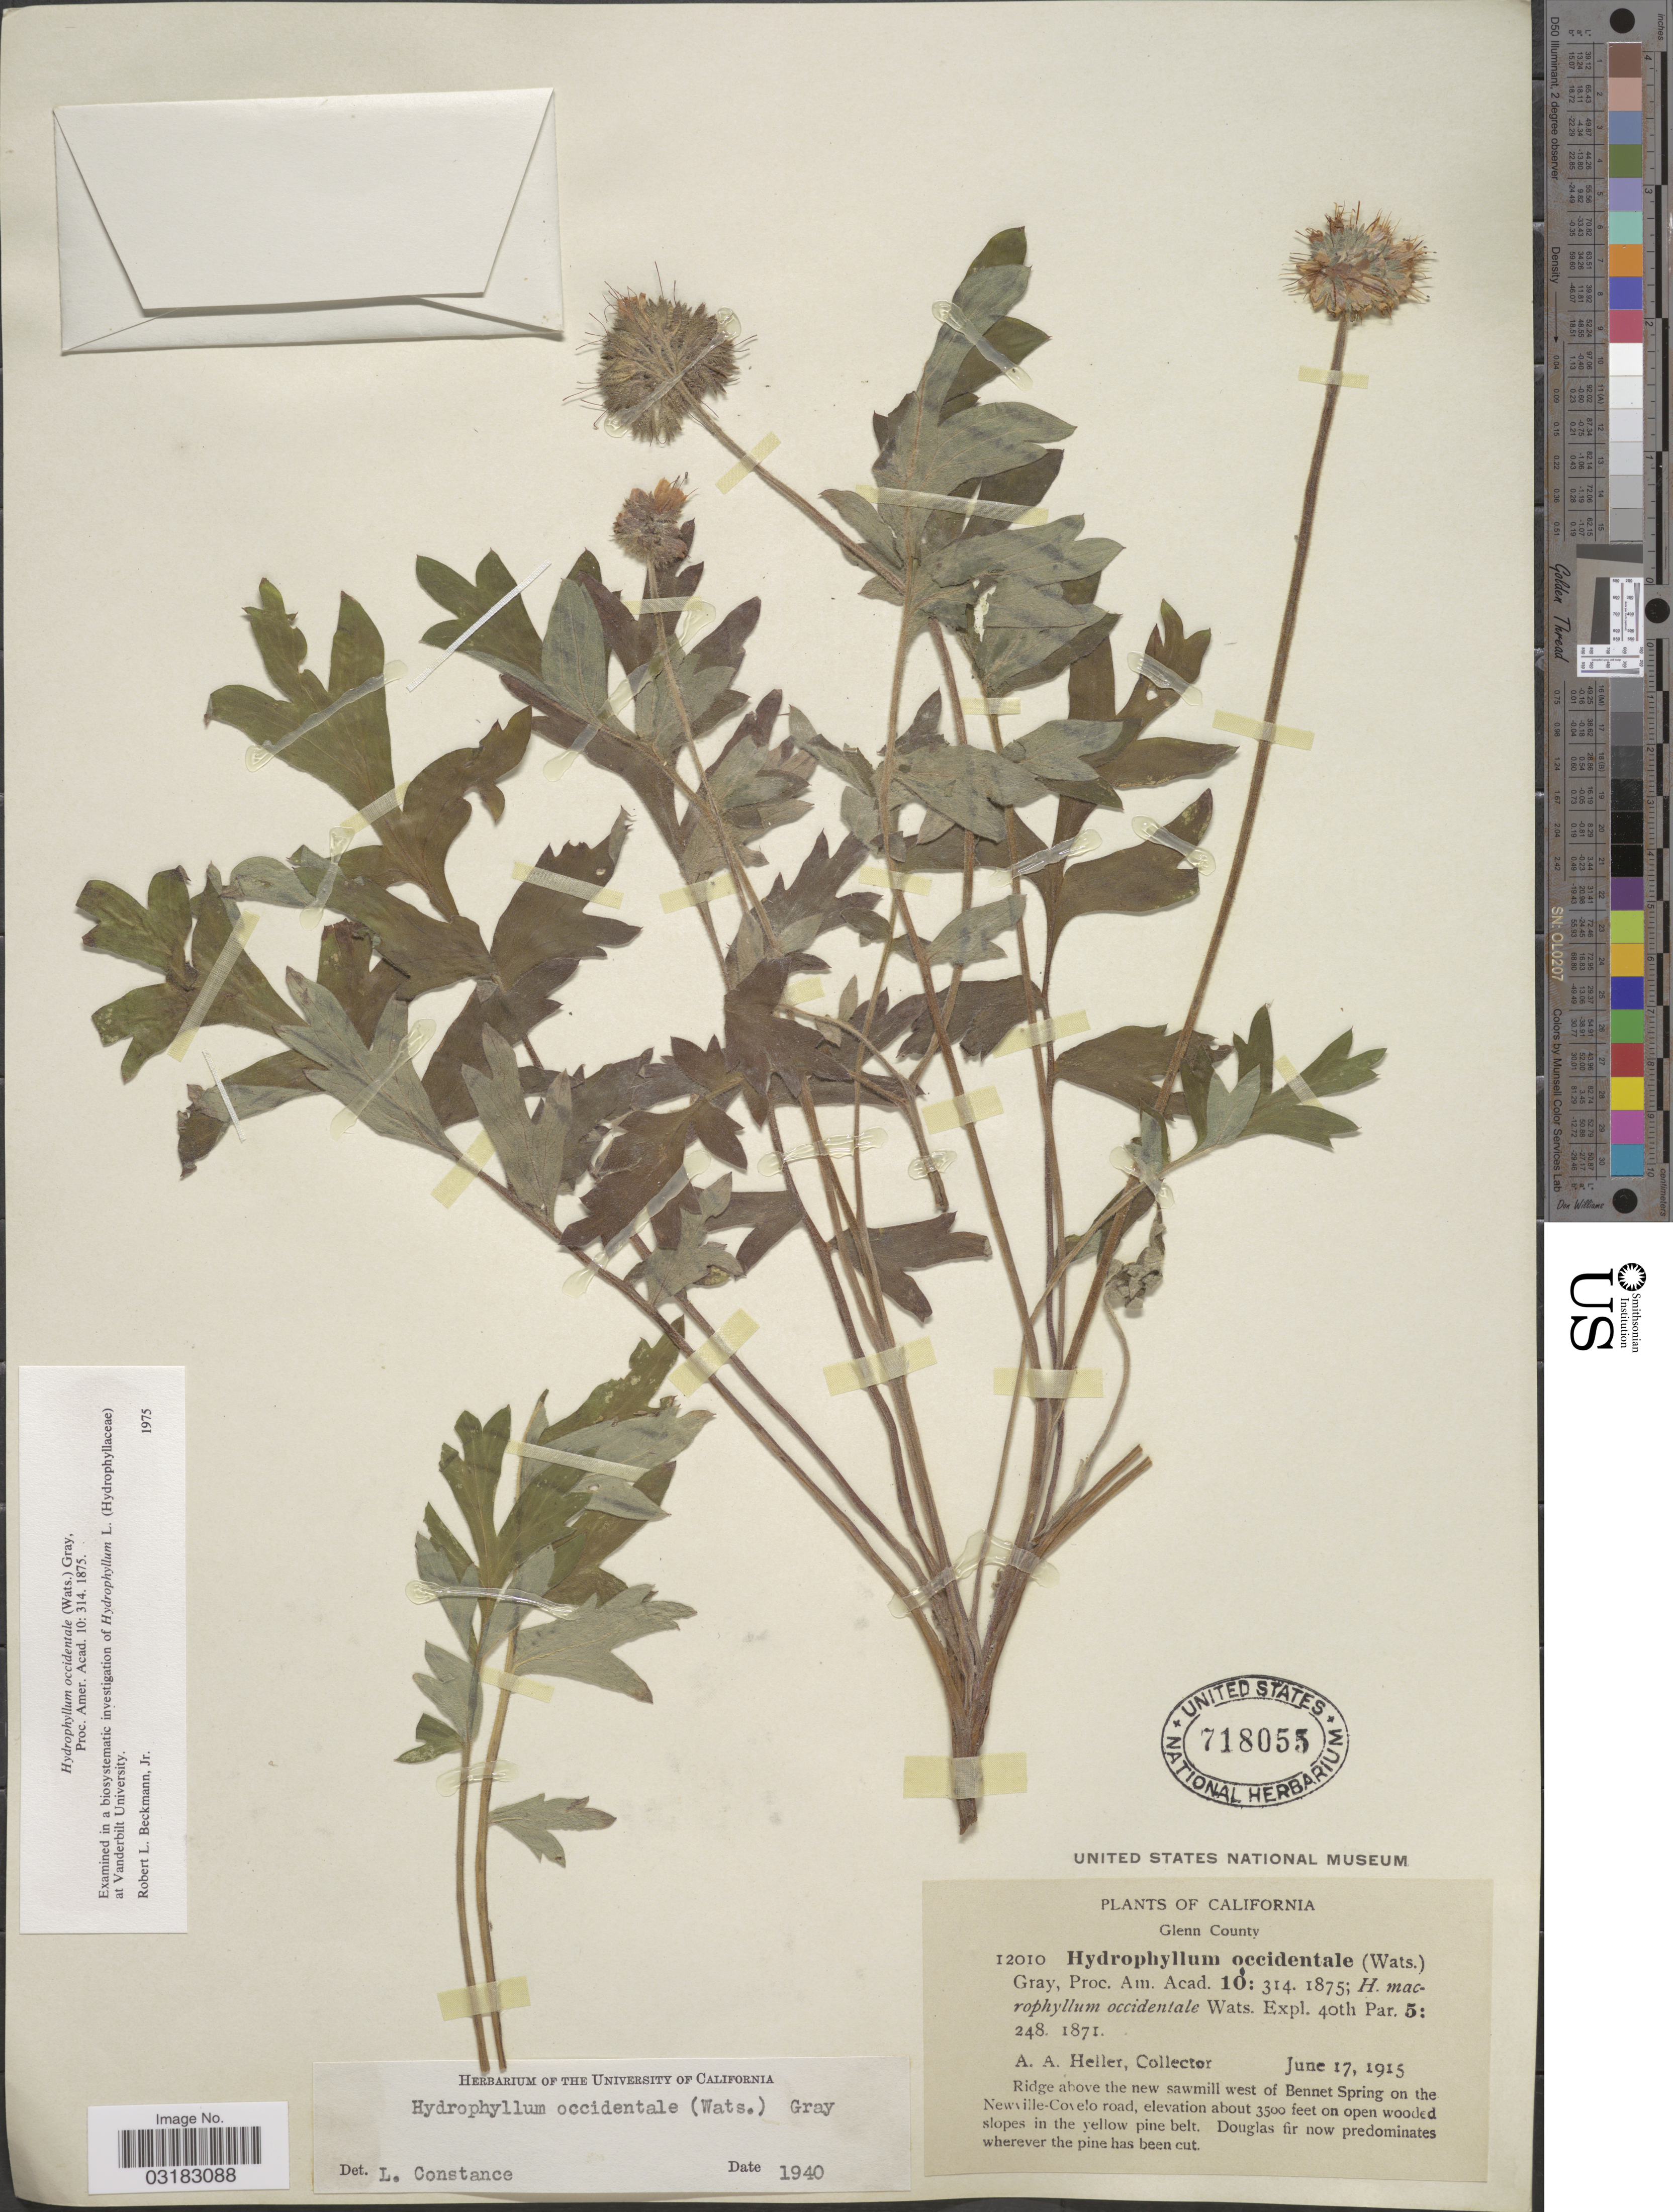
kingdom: Plantae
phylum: Tracheophyta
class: Magnoliopsida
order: Boraginales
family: Hydrophyllaceae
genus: Hydrophyllum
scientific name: Hydrophyllum occidentale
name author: (S. Watson) A. Gray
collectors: A. A. Heller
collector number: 12010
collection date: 1915-06-17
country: United States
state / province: California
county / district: Glenn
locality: Glenn County. Ridge above the new sawmill west of Bennet Spring on the Newville-Covelo road.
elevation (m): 1067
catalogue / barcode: US 718055